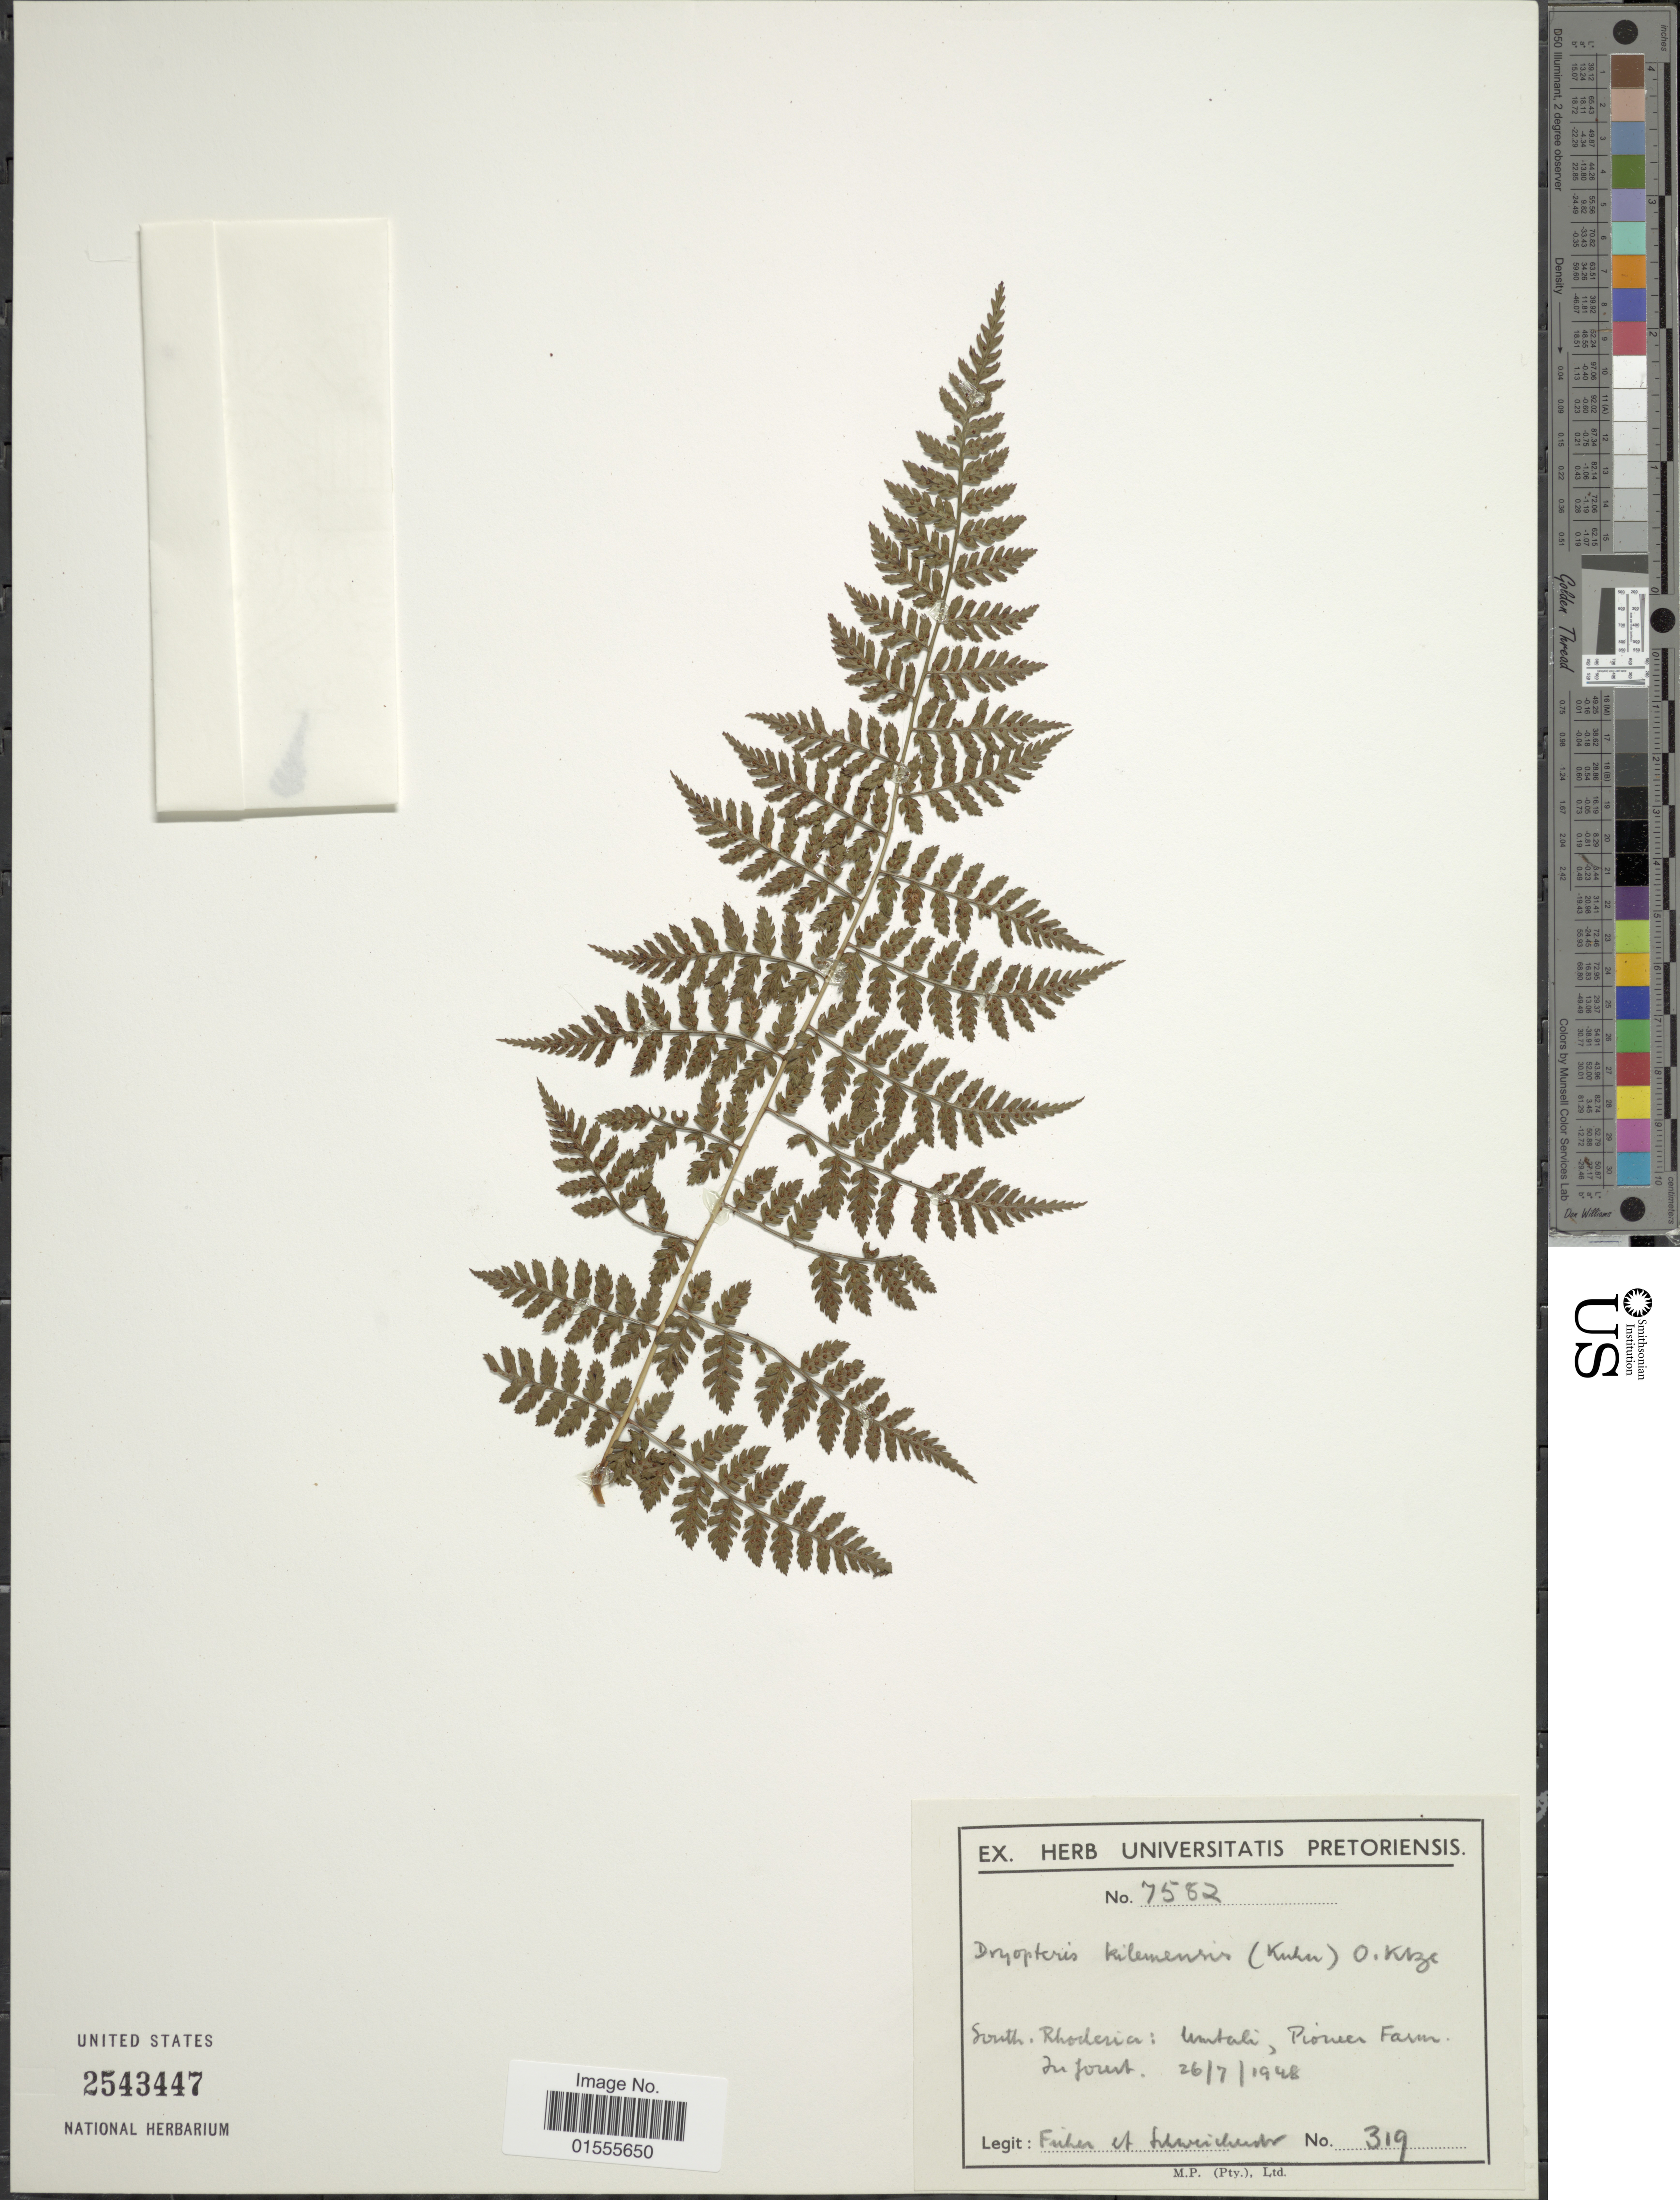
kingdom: Plantae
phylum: Tracheophyta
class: Polypodiopsida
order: Polypodiales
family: Dryopteridaceae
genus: Dryopteris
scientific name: Dryopteris kilemensis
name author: (Kuhn) Kuntze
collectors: Fuher & -. Schweickerdt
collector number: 319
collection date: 1948-07-26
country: Zimbabwe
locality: South Rhodesia: Umtali, Power Farm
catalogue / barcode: US 2543447